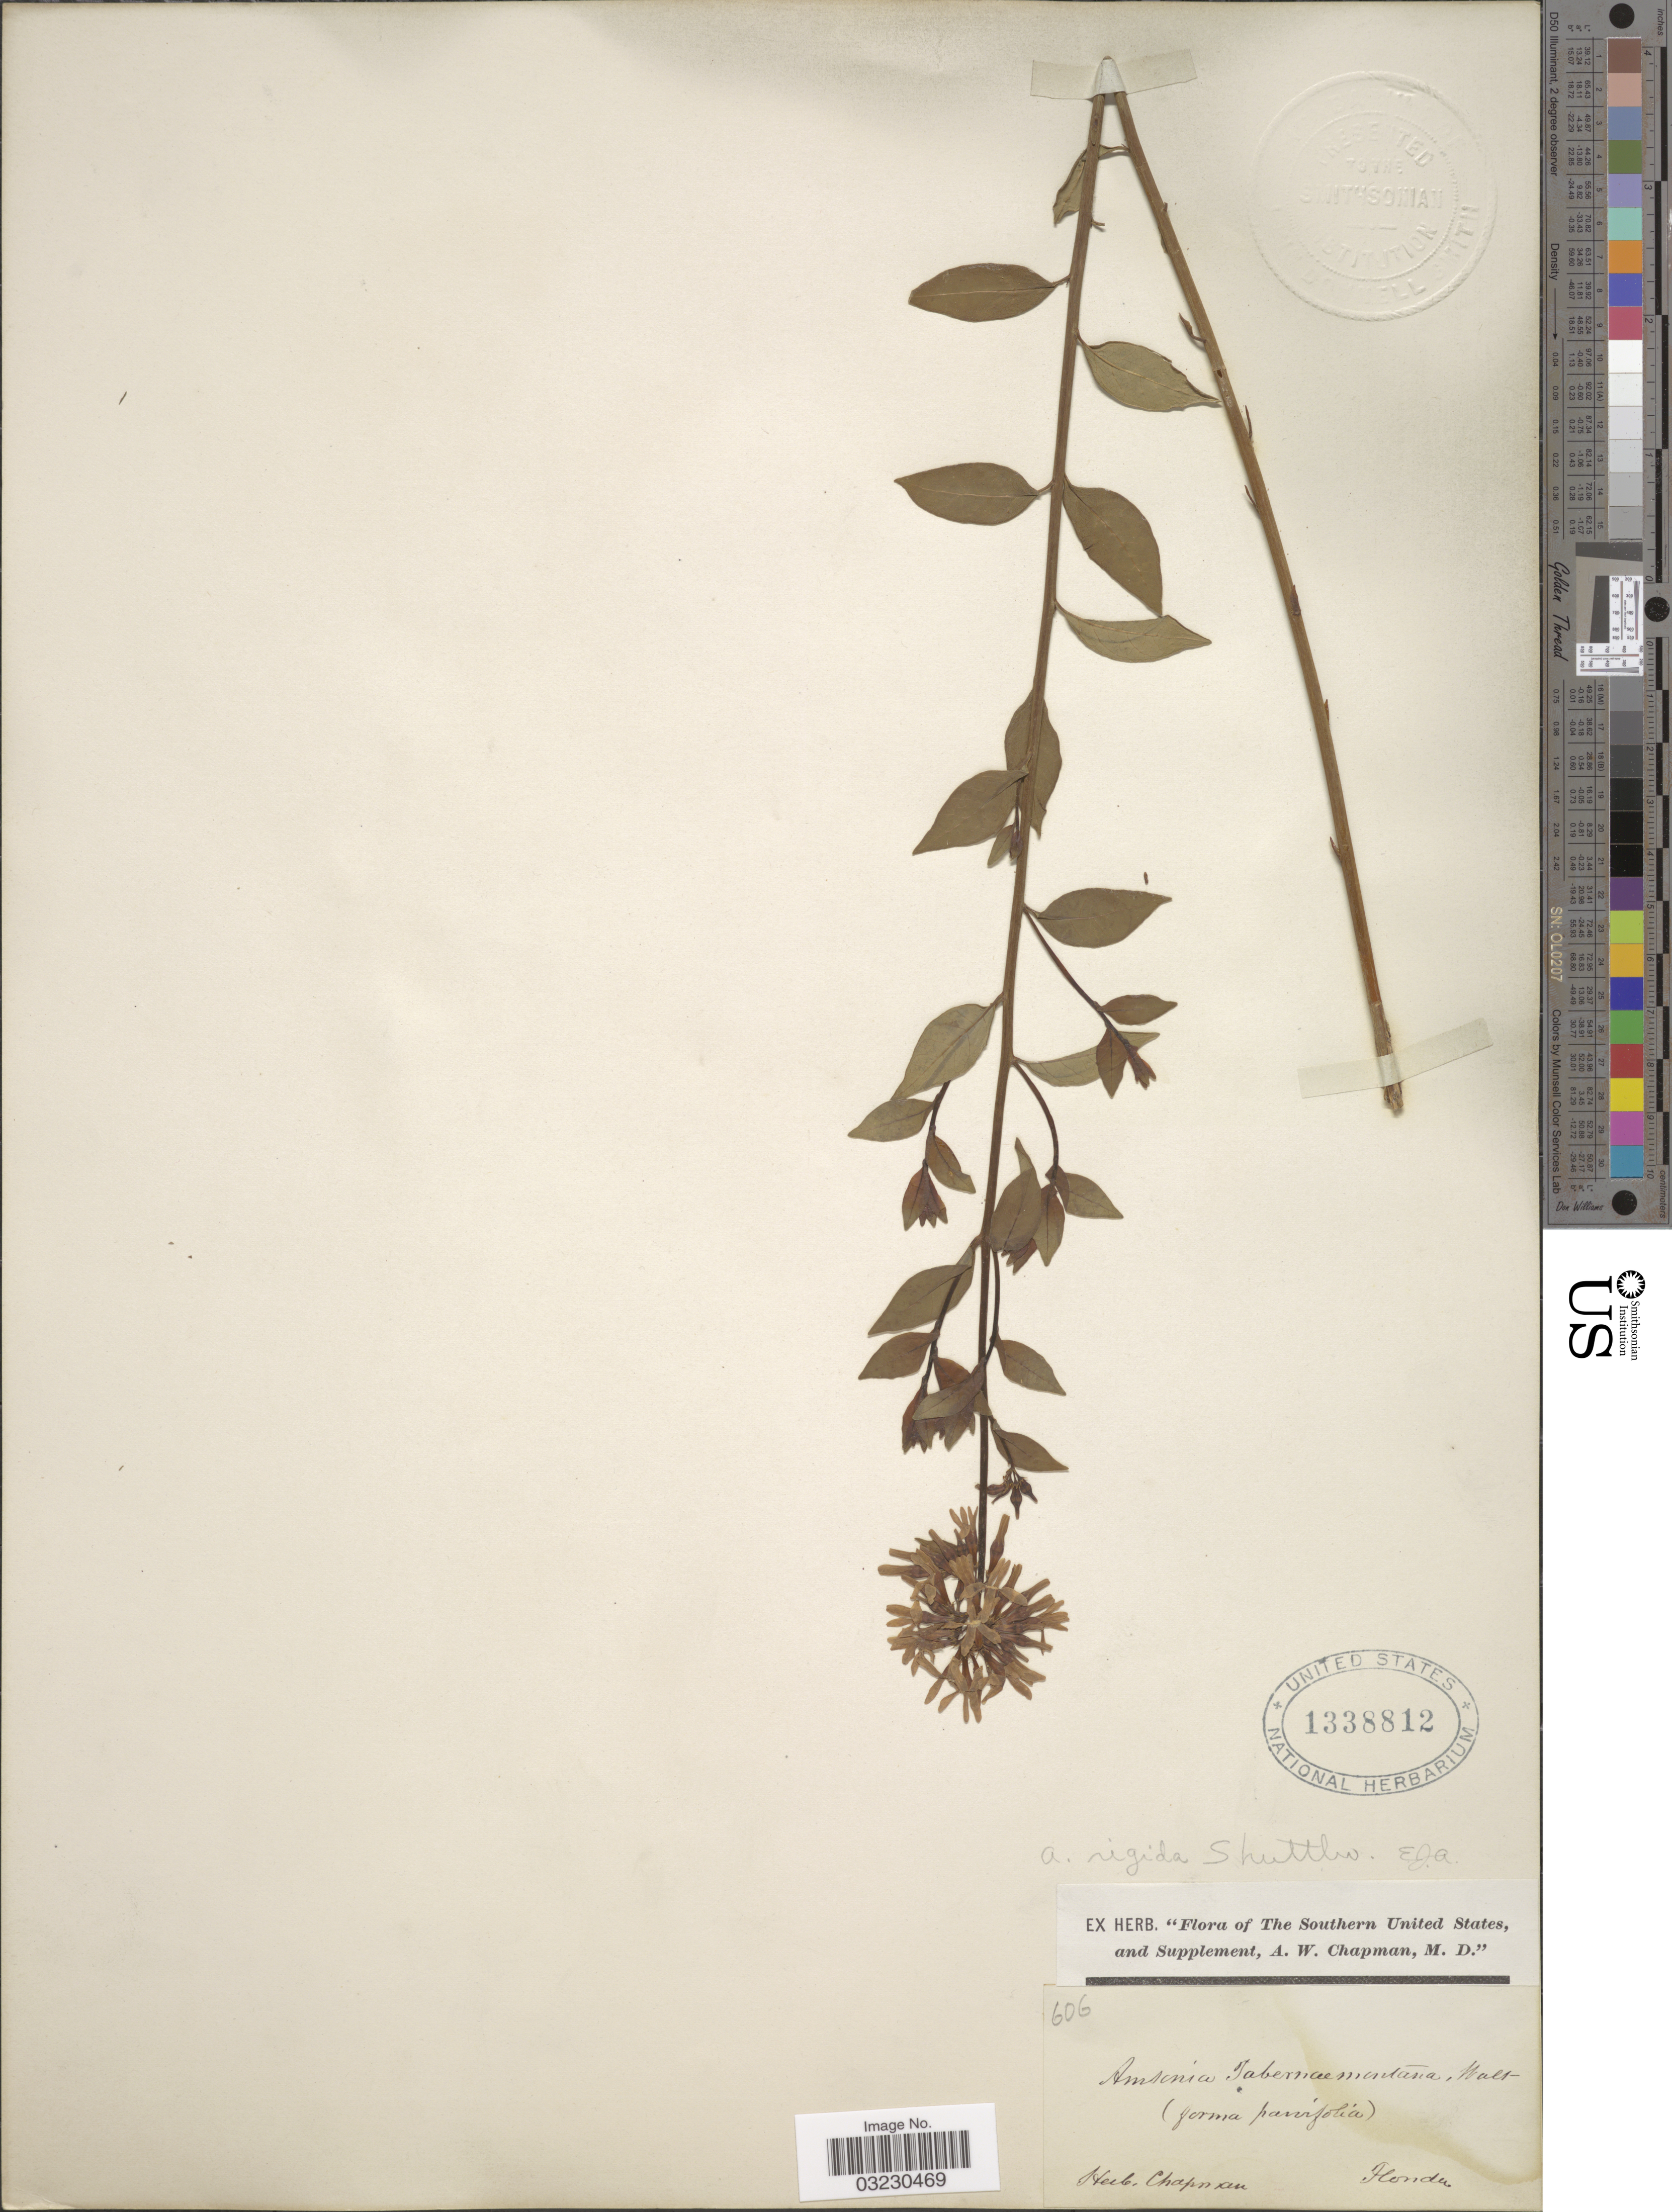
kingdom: Plantae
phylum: Tracheophyta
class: Magnoliopsida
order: Gentianales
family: Apocynaceae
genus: Amsonia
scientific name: Amsonia rigida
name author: Shuttlew. ex Small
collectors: ex herb. A.W. Chapman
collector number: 606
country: United States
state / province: Florida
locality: The Southern United States, and Supplement.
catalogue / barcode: US 1338812